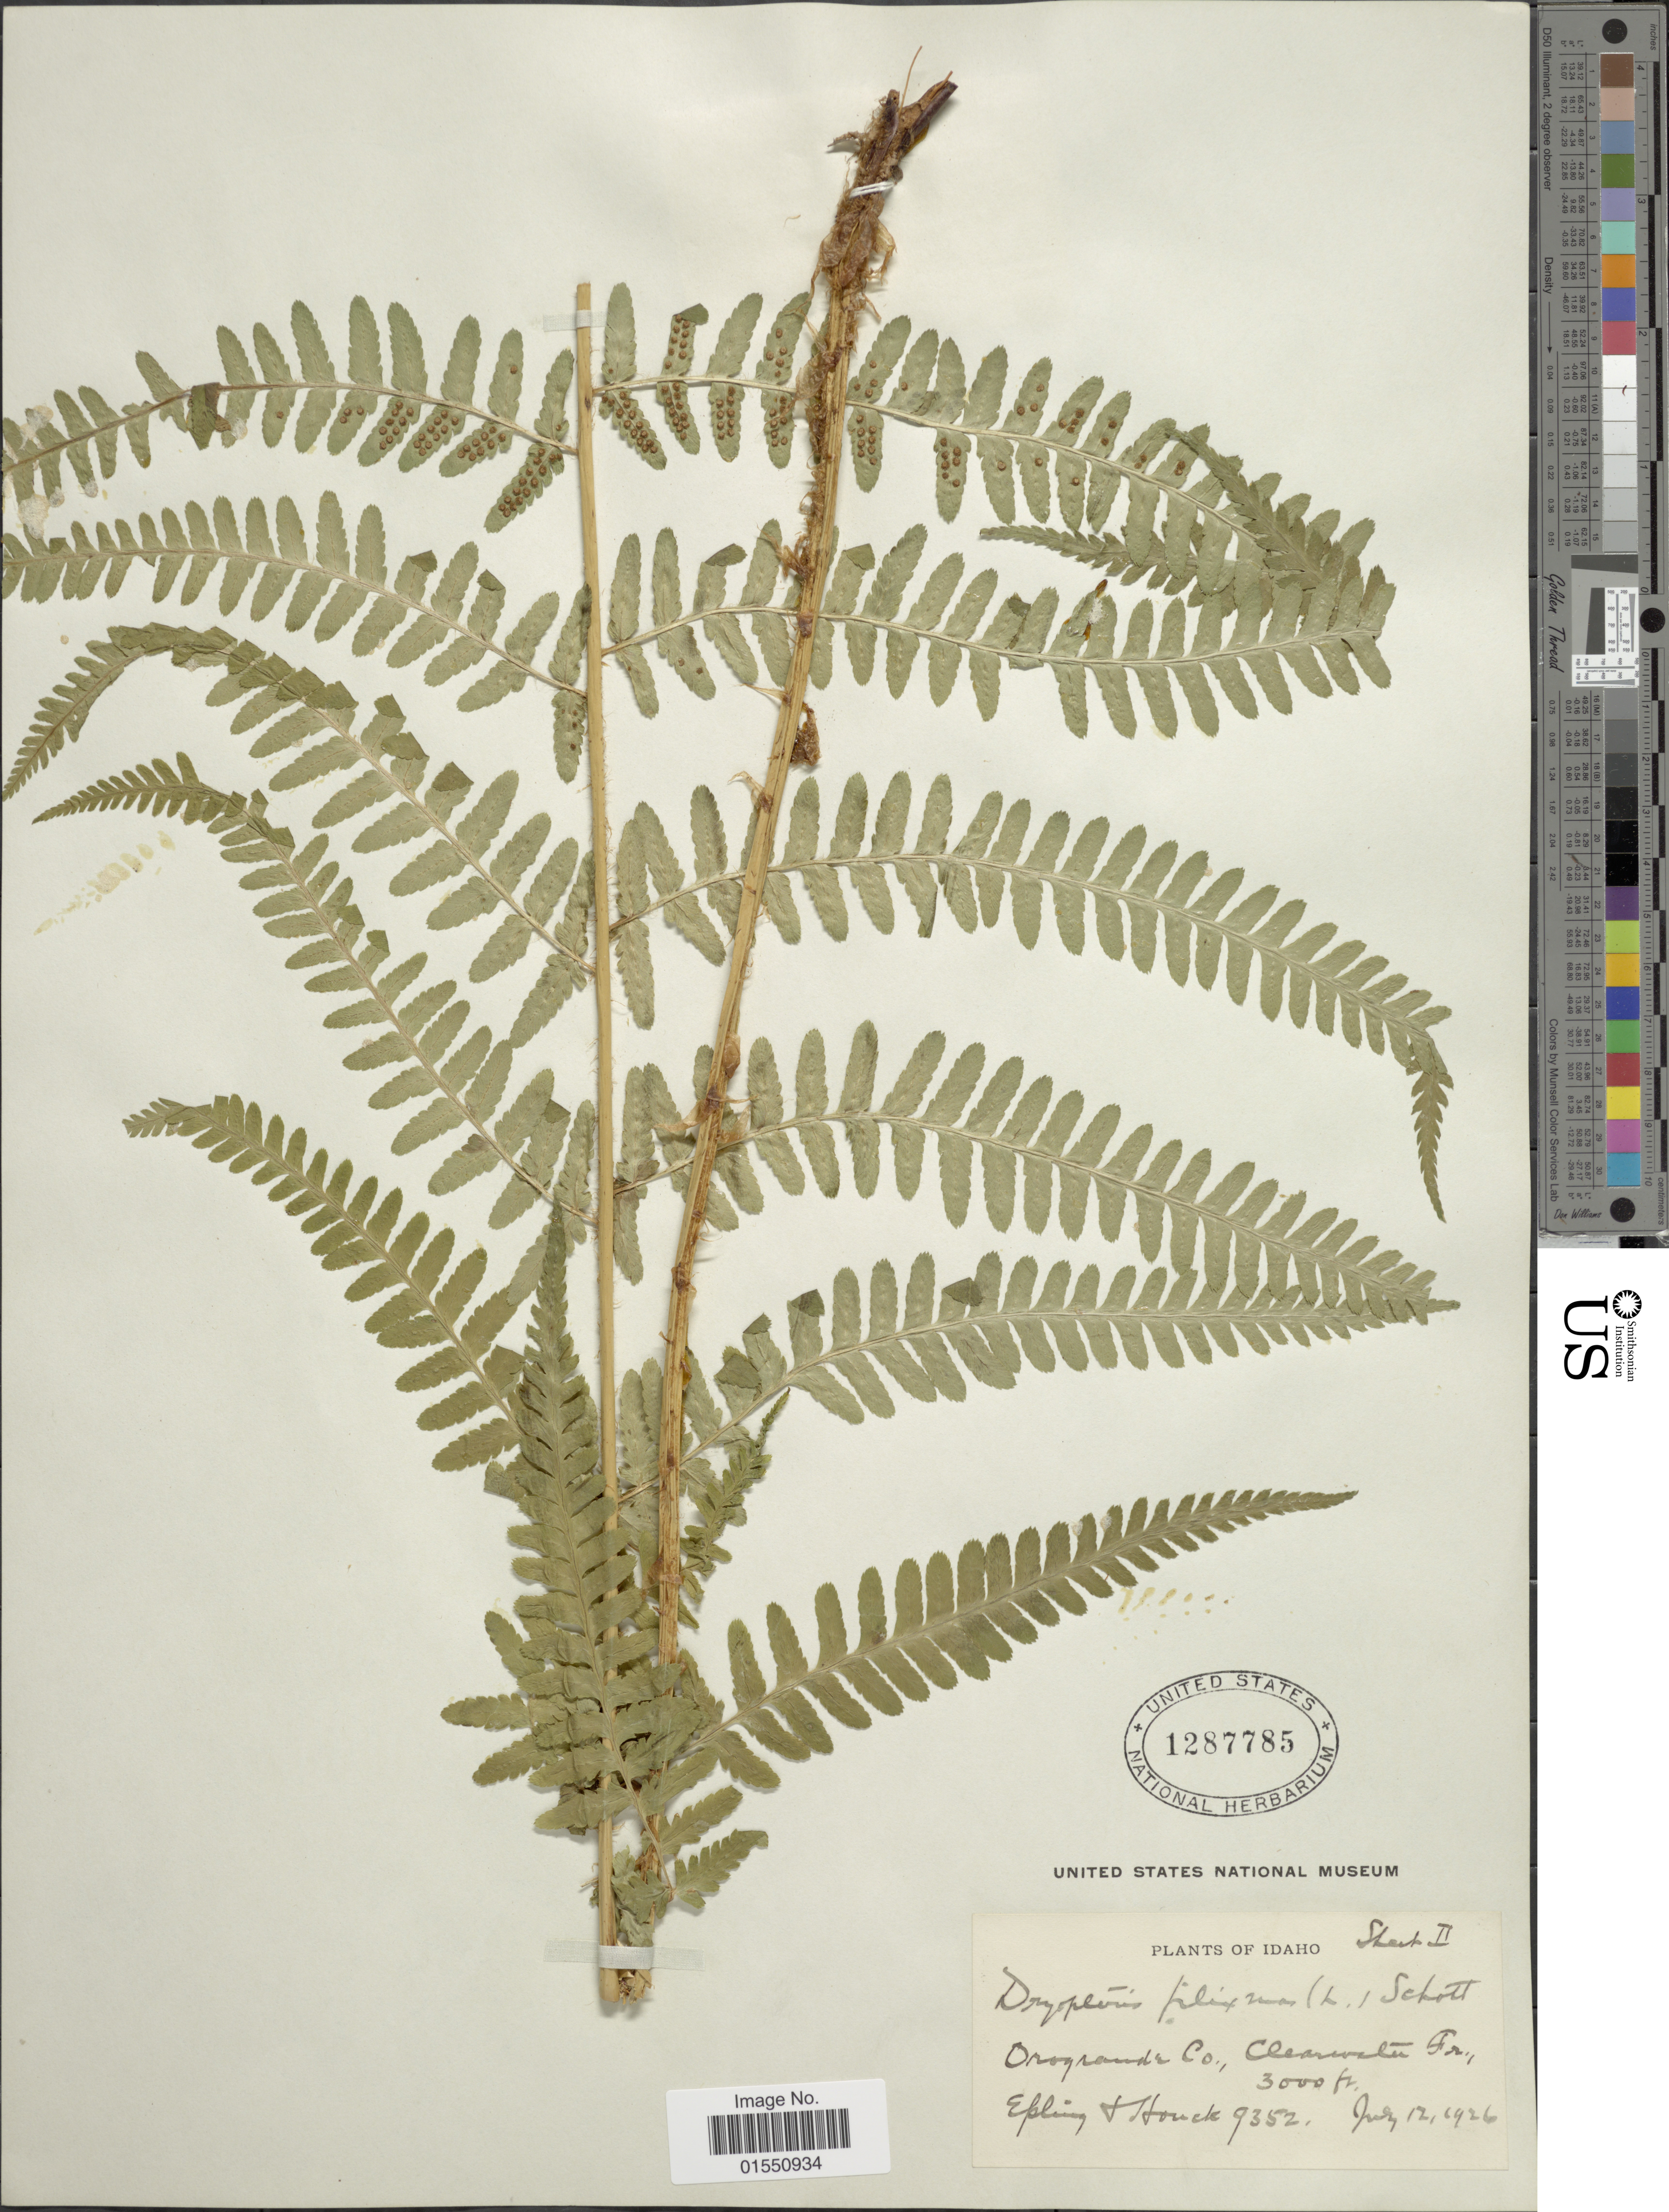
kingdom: Plantae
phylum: Tracheophyta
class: Polypodiopsida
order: Polypodiales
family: Dryopteridaceae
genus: Dryopteris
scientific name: Dryopteris filix-mas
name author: (L.) Schott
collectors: -- Epling & -. Hauch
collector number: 9352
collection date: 1926-07-12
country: United States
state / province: Idaho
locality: Orogrande Co., Clearwater Fr.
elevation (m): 914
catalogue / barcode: US 1287785